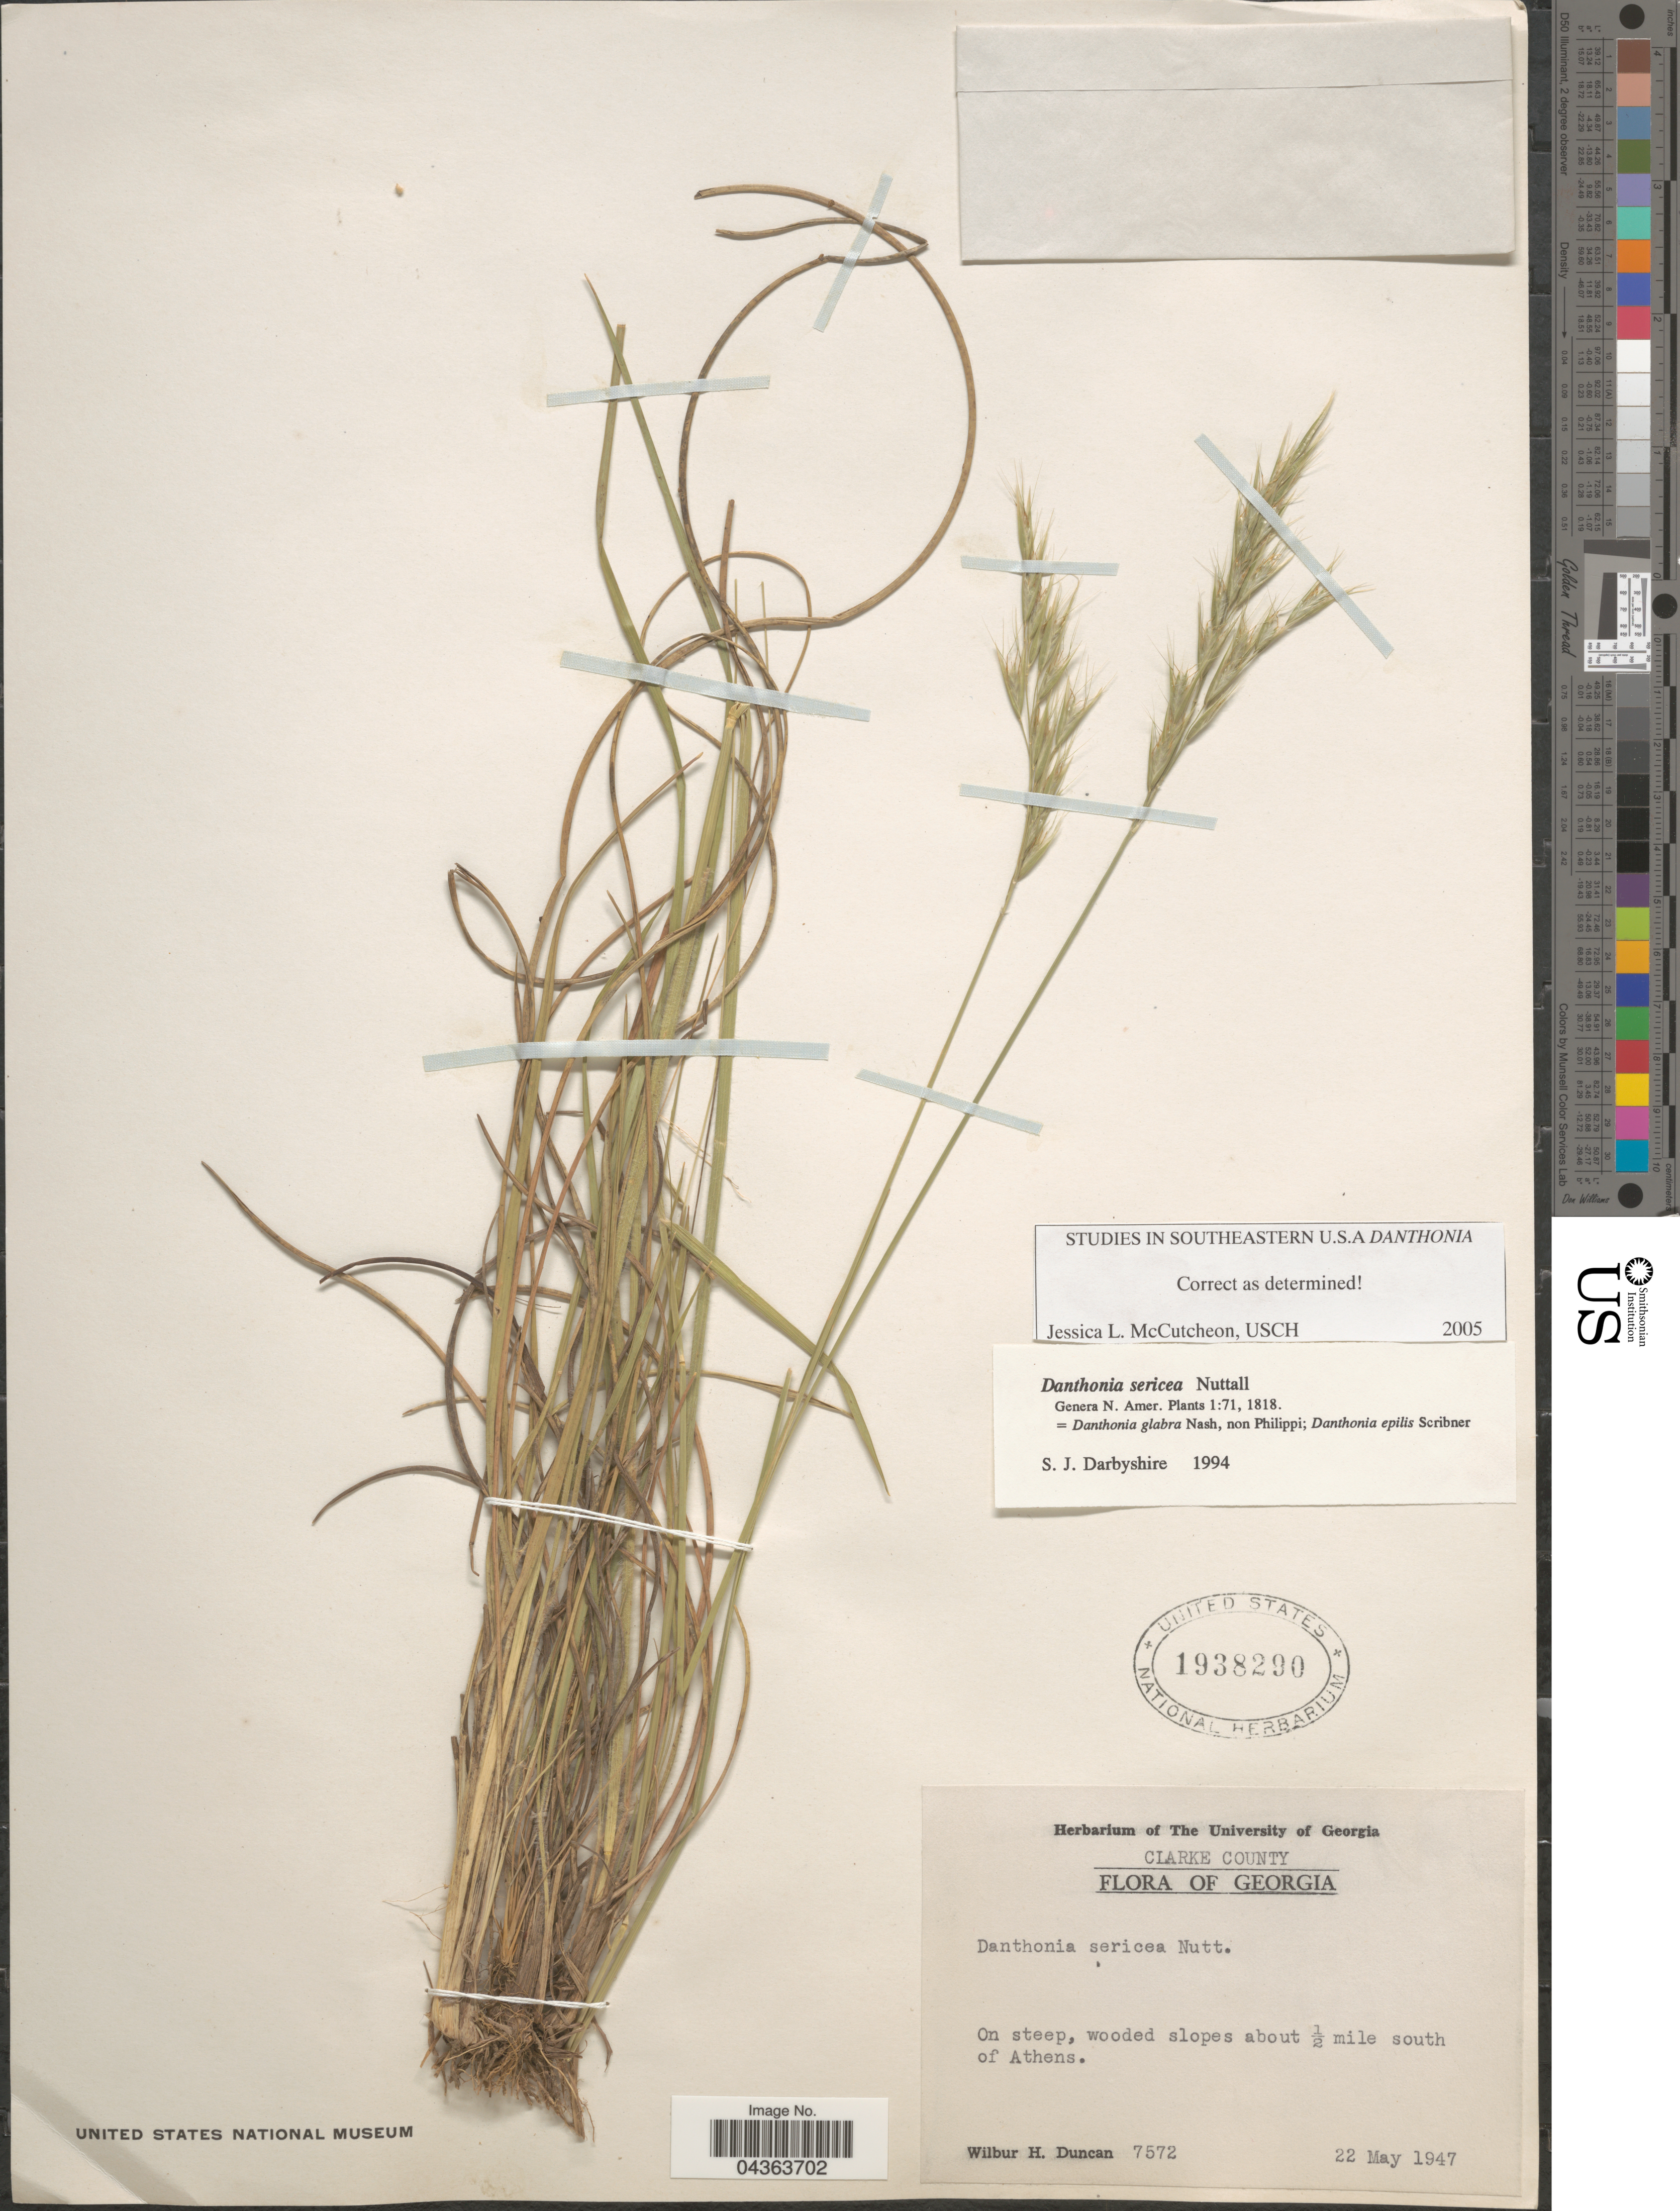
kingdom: Plantae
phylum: Tracheophyta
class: Liliopsida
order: Poales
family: Poaceae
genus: Danthonia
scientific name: Danthonia sericea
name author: Nutt.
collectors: W. H. Duncan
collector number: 7572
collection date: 1947-05-22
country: United States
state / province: Georgia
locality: Clarke County. On steep, wooded slopes about ½ mile south of Athens.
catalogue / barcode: US 1938290